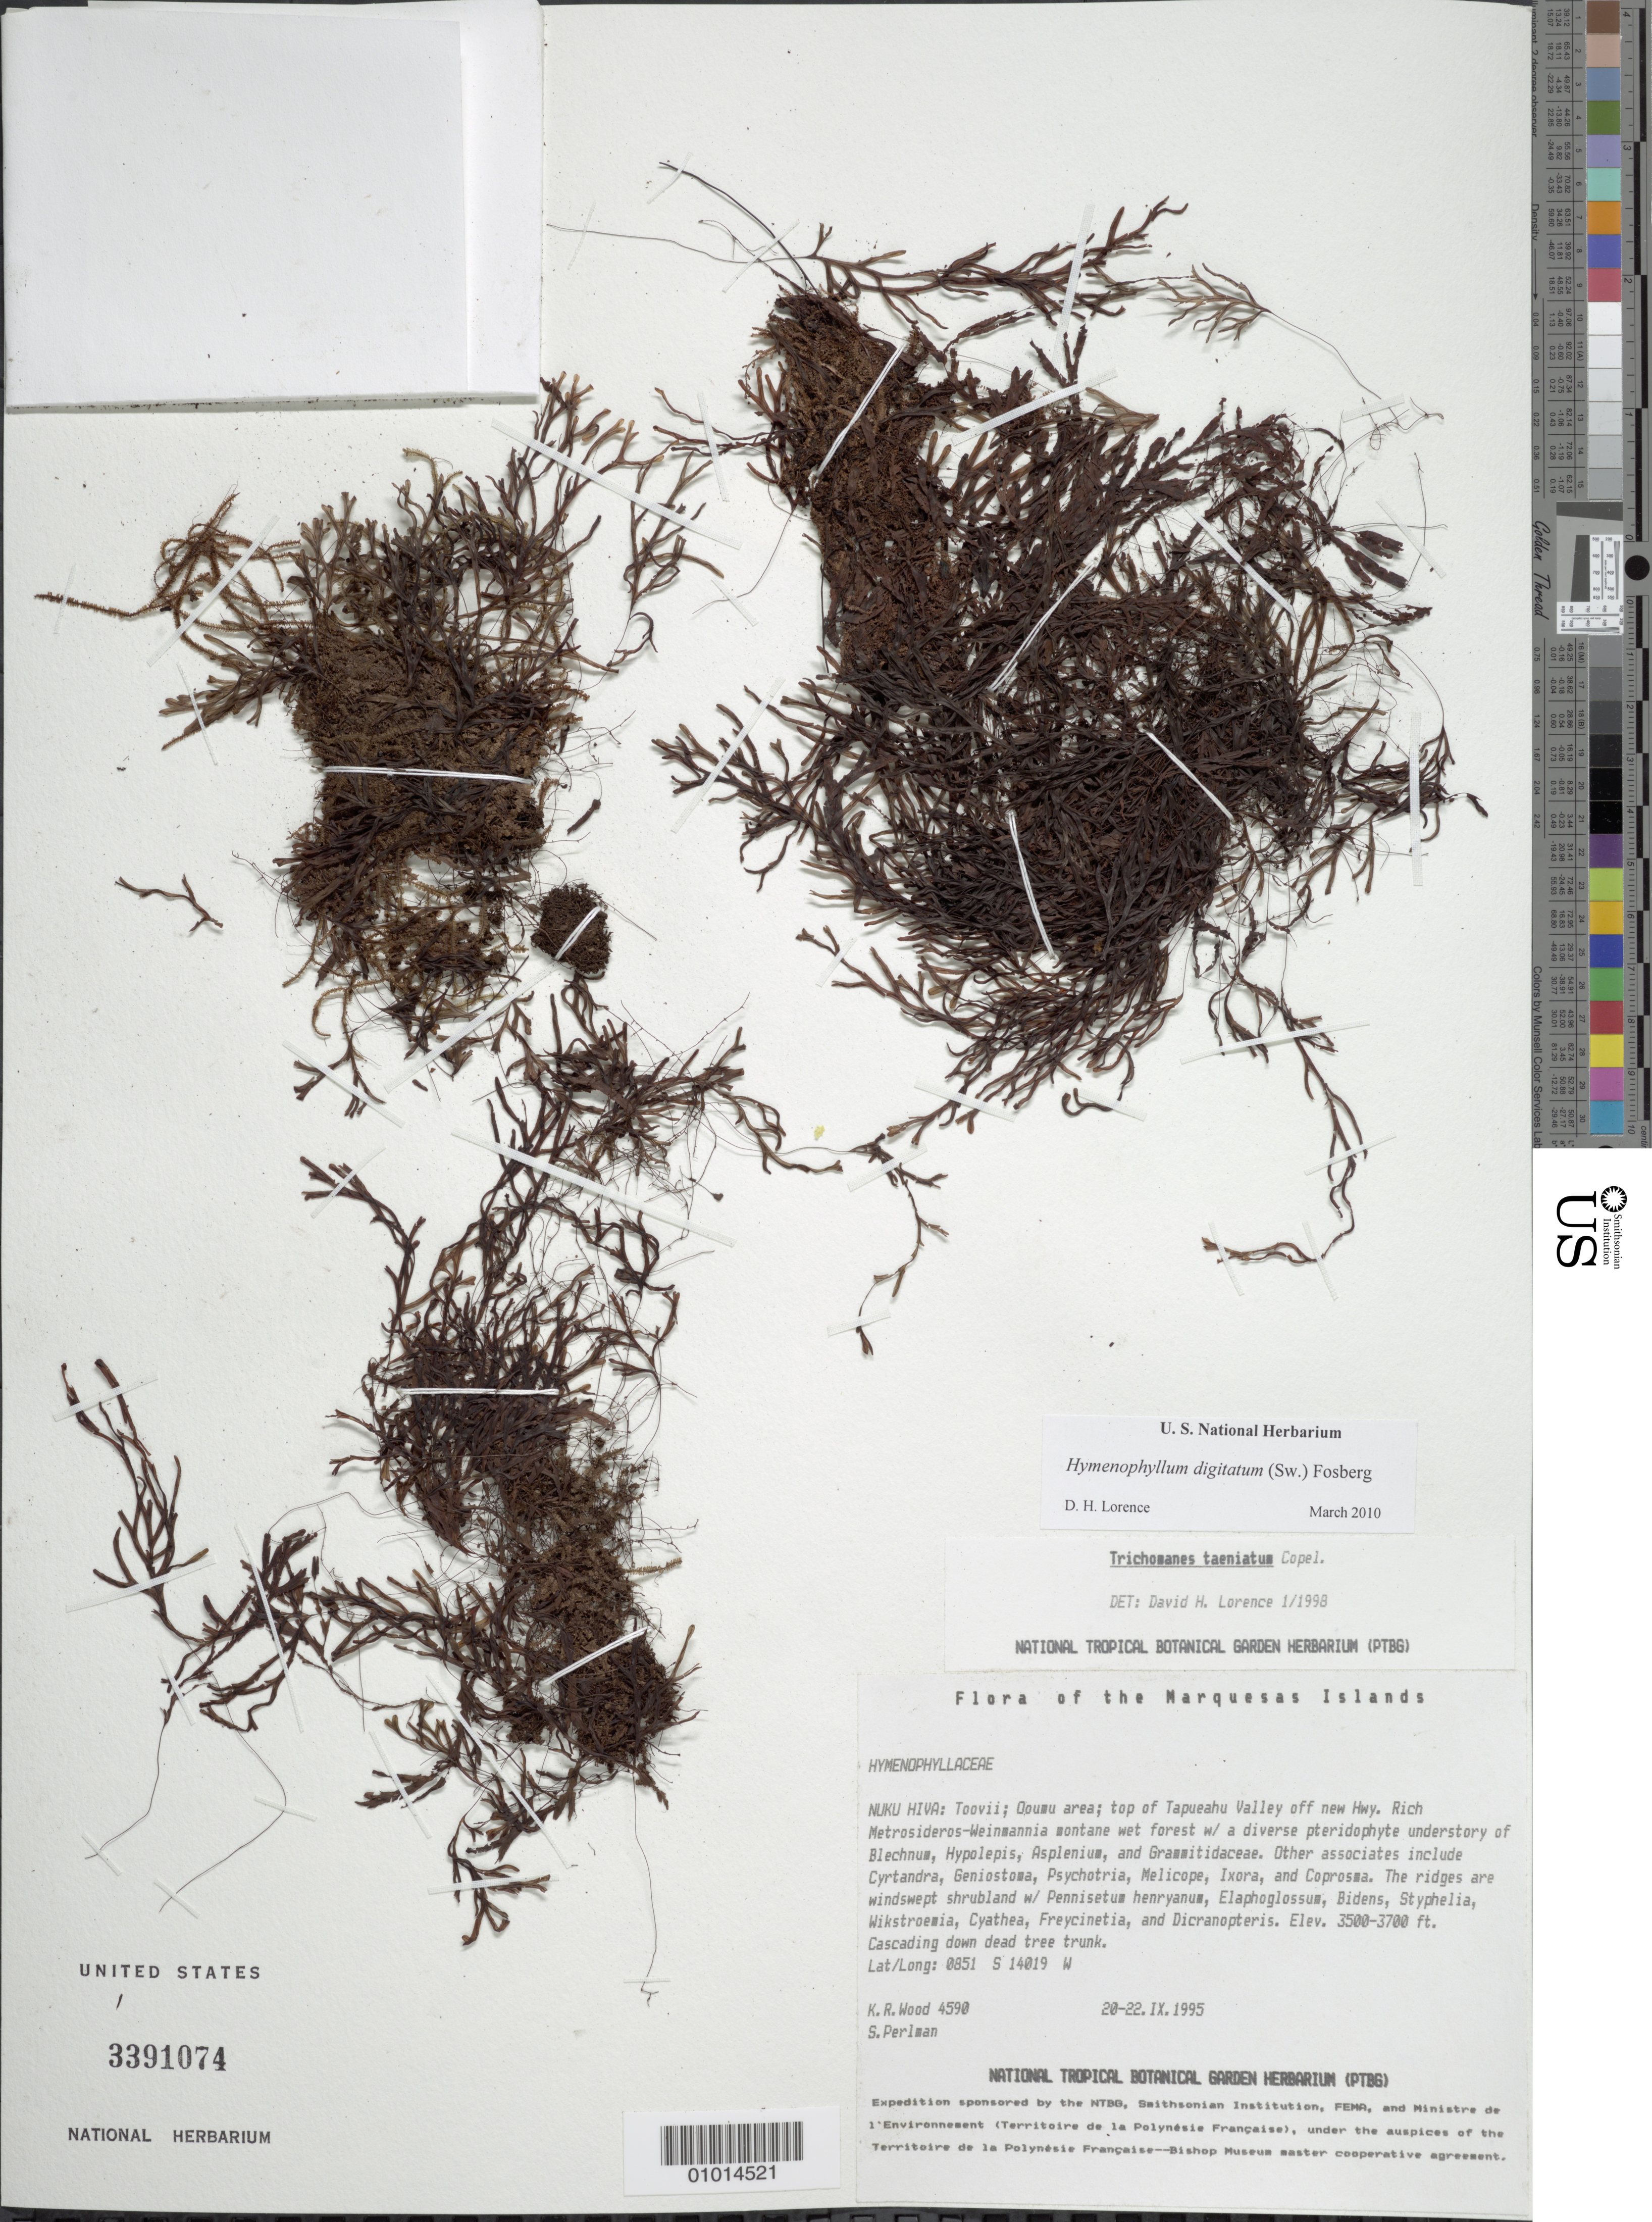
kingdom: Plantae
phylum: Tracheophyta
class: Polypodiopsida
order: Hymenophyllales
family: Hymenophyllaceae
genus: Hymenophyllum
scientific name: Hymenophyllum digitatum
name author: (Sw.) Fosberg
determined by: Lorence, David H., (PTBG), National Tropical Botanical Garden (UNITED STATES)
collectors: K. R. Wood & S. P. Perlman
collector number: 4590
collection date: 1995-09-20/1995-09-22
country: French Polynesia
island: Nuku Hiva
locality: Toovii, Ooumu area, top of Tapueahu Valley off new hwy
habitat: rich Metrosideros-Weinmannia montane wet forests w/ diverse pteridophyte understory (Blechnum, Hypolepis, Asplenium, Grammitidaceae)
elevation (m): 1067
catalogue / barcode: US 3391074